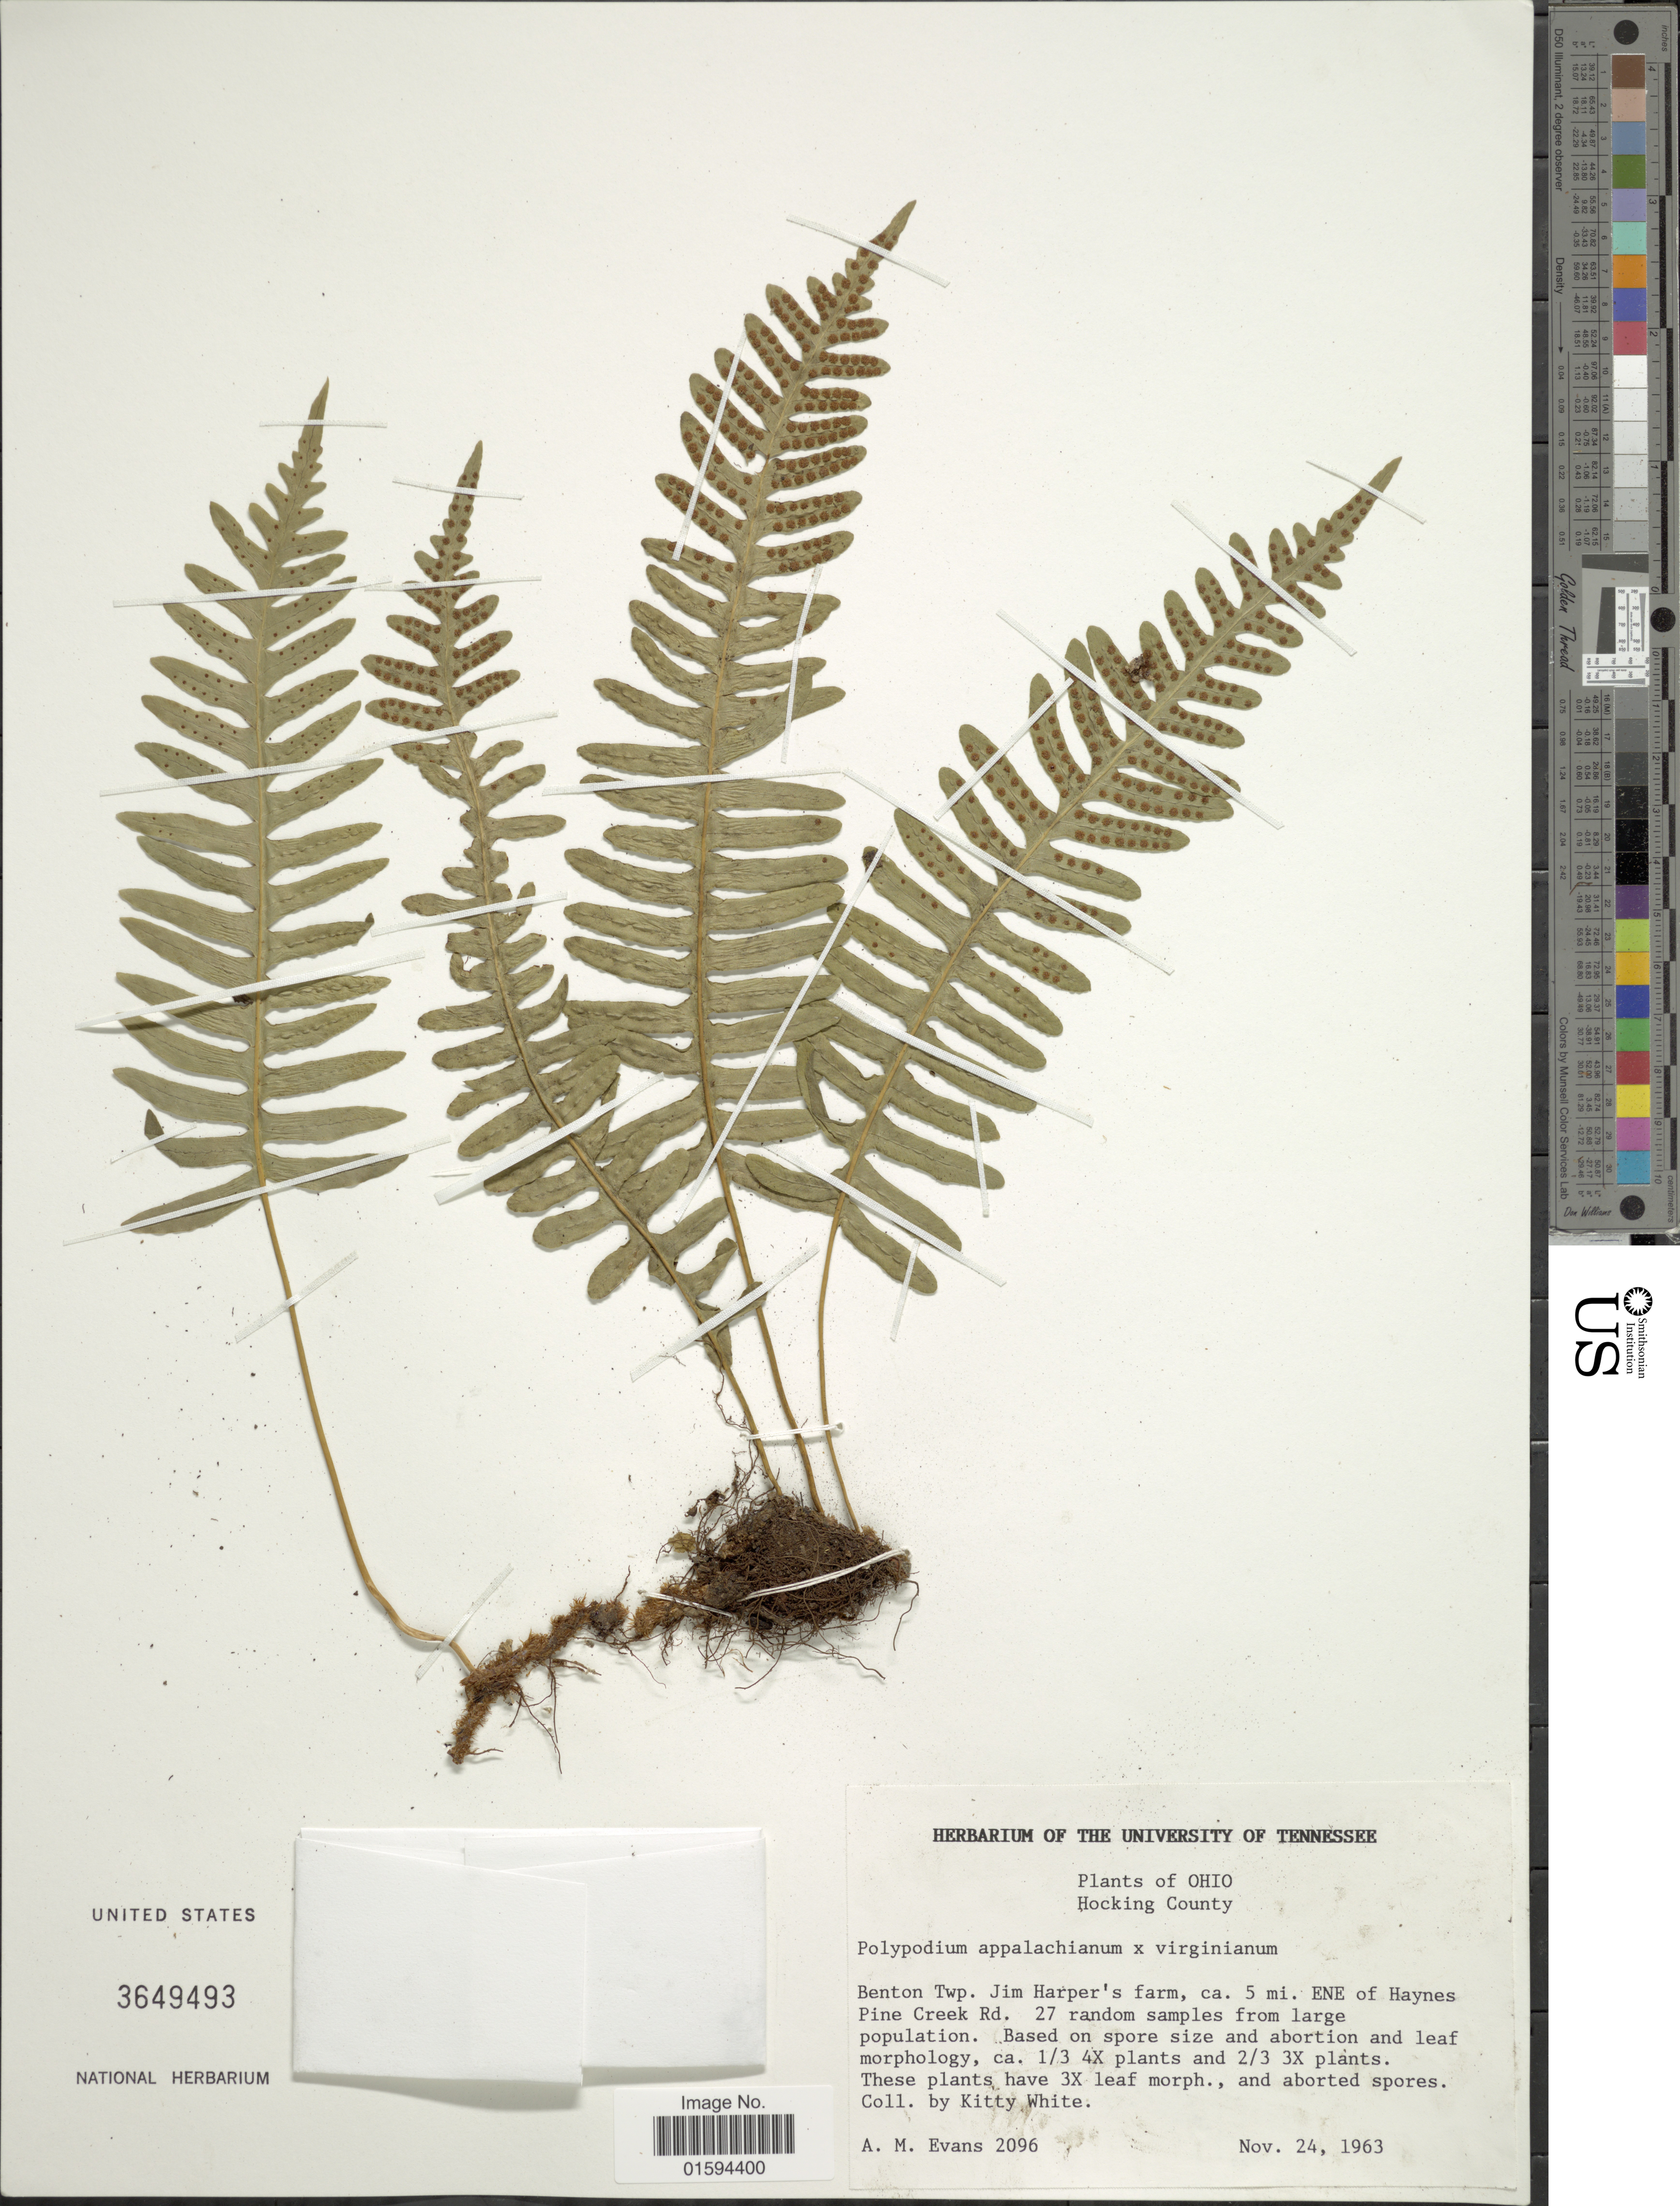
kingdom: Plantae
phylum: Tracheophyta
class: Polypodiopsida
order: Polypodiales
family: Polypodiaceae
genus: Polypodium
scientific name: Polypodium appalachianum x P. virginianum L.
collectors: K. White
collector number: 2096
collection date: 1963-11-24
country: United States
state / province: Ohio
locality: Hocking County, Benton Twp. Jim Harper's farm, ca. 5 mi. ENE of Haynes Pine Creek Rd.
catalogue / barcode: US 3649493